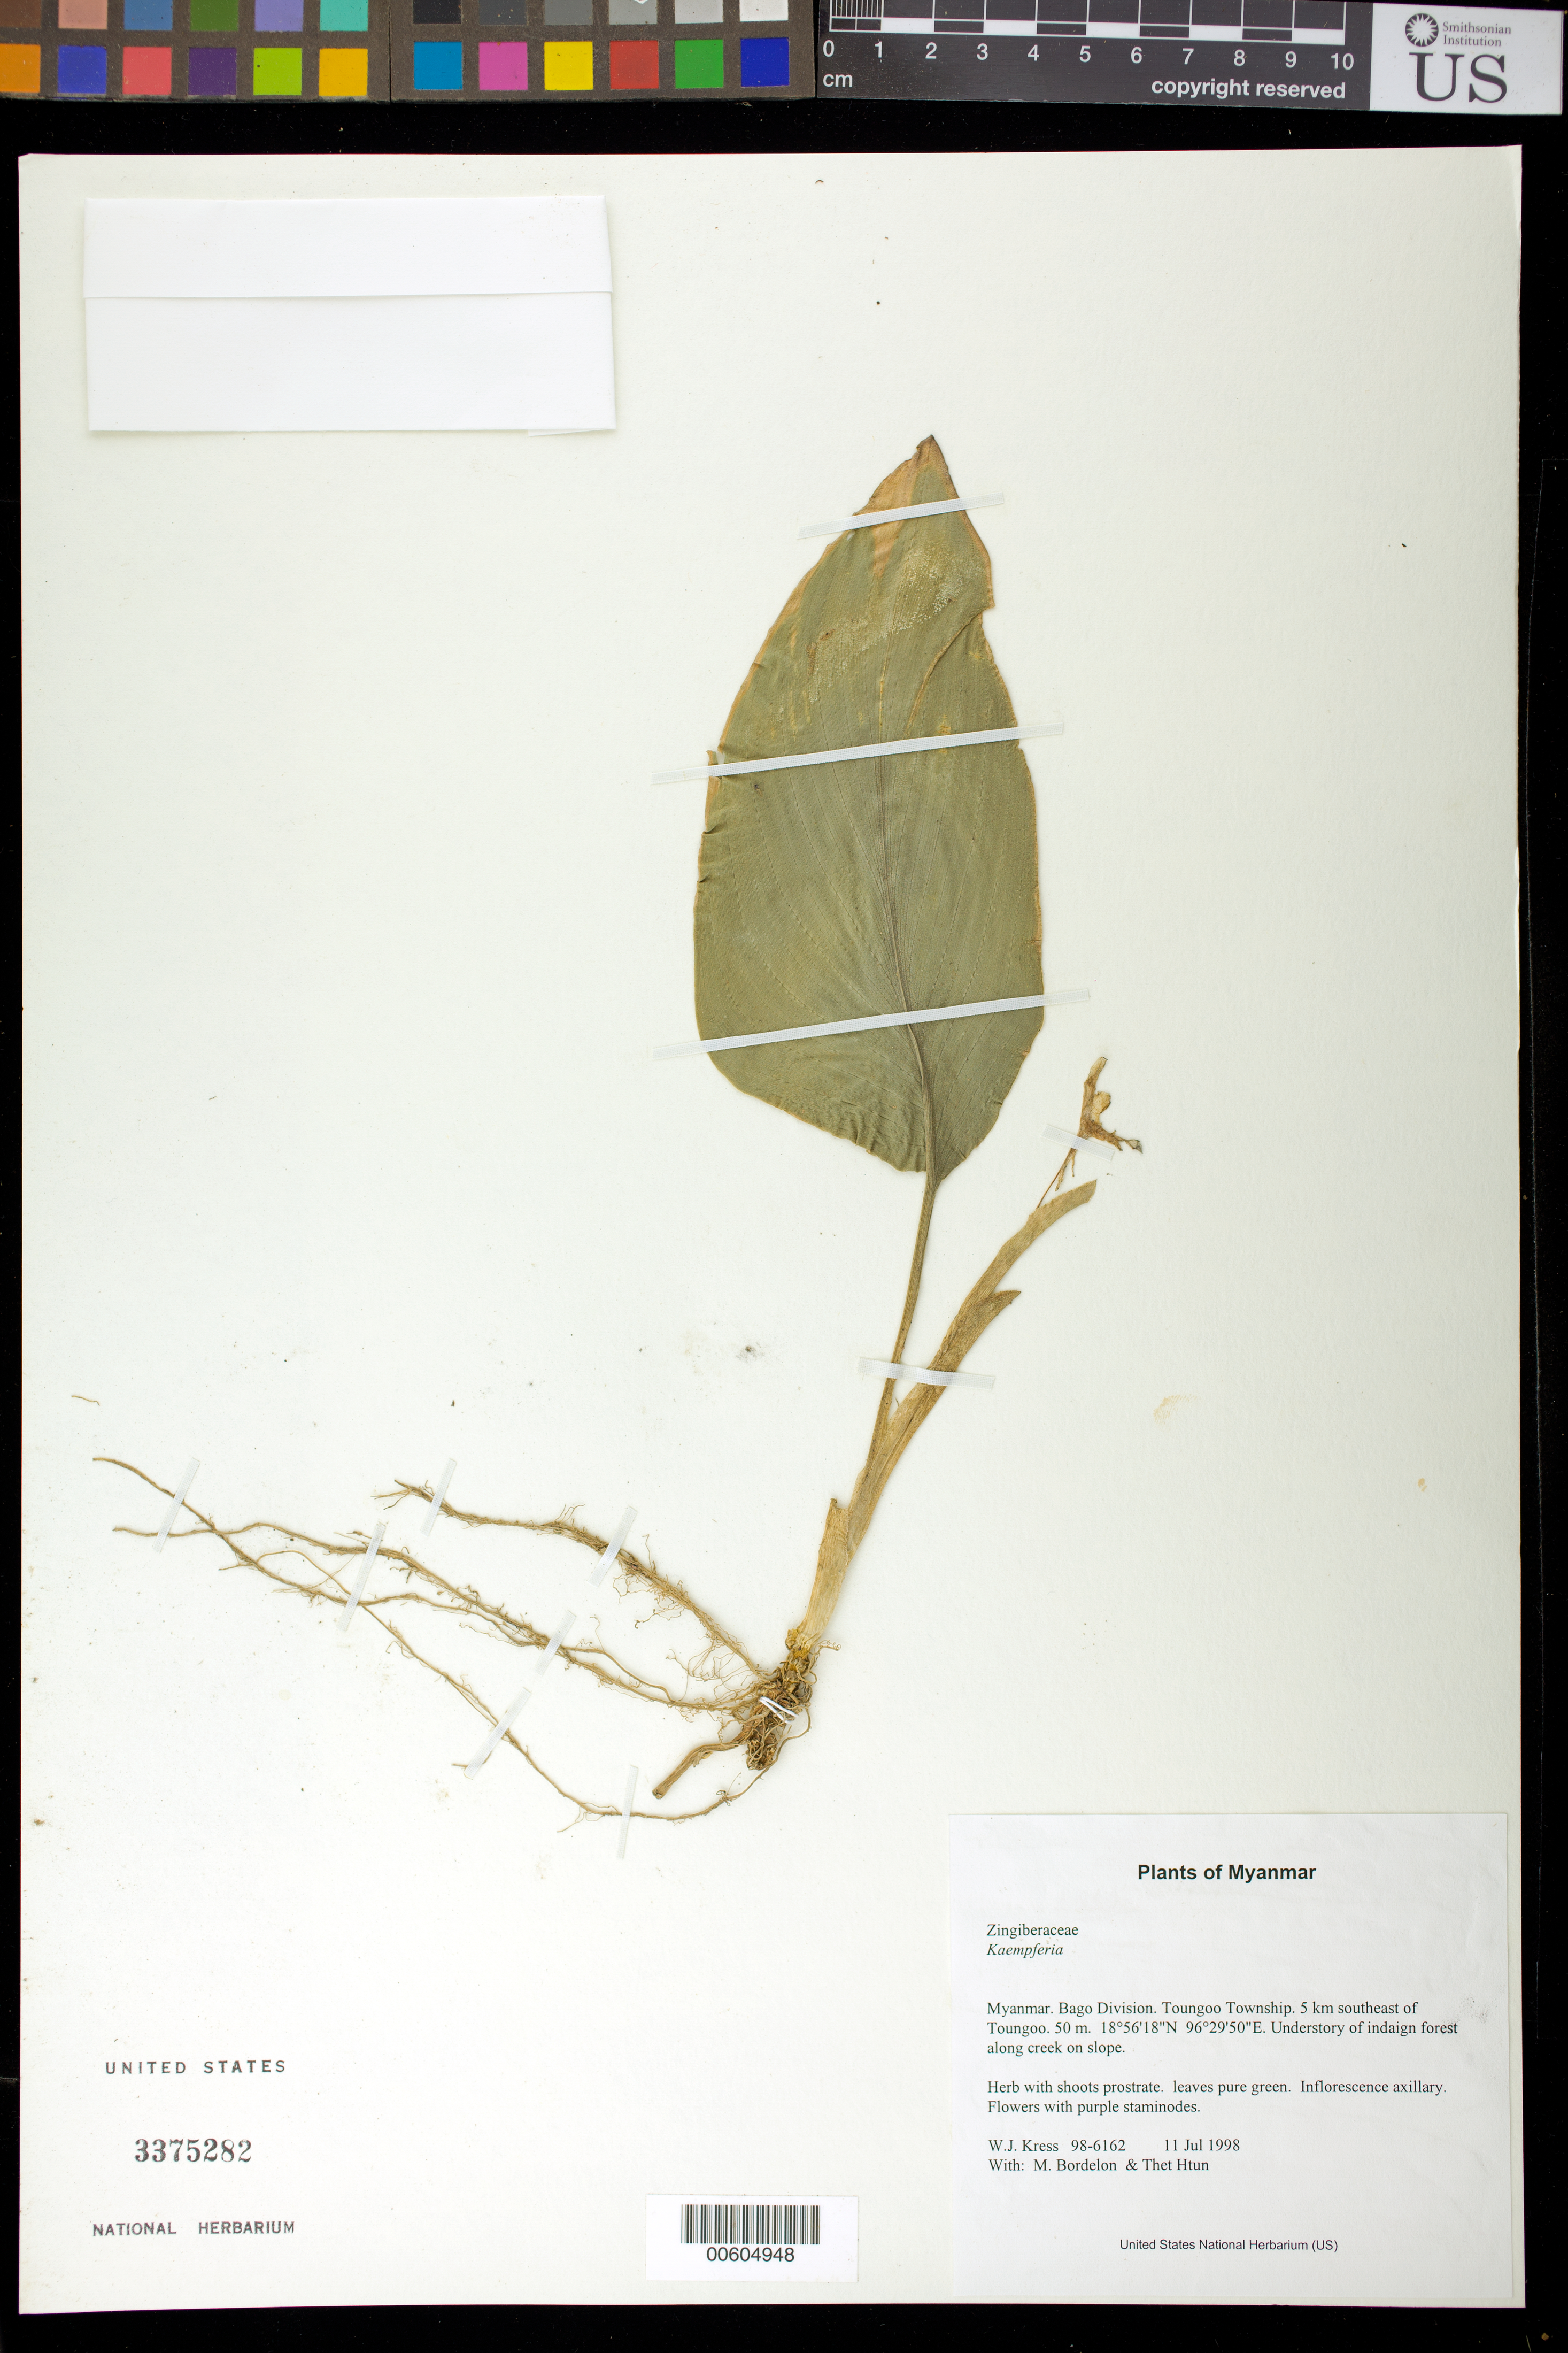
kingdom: Plantae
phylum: Tracheophyta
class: Liliopsida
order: Zingiberales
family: Zingiberaceae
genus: Kaempferia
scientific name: Kaempferia sp.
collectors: W. J. Kress, M. Bordelon & Thet Htun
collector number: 98-6162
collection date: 1998-07-11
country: Myanmar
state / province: Bago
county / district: Toungoo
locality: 5 km southeast of Toungoo.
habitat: Understory of indaign forest along creek on slope.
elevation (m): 50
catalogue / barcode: US 3375282